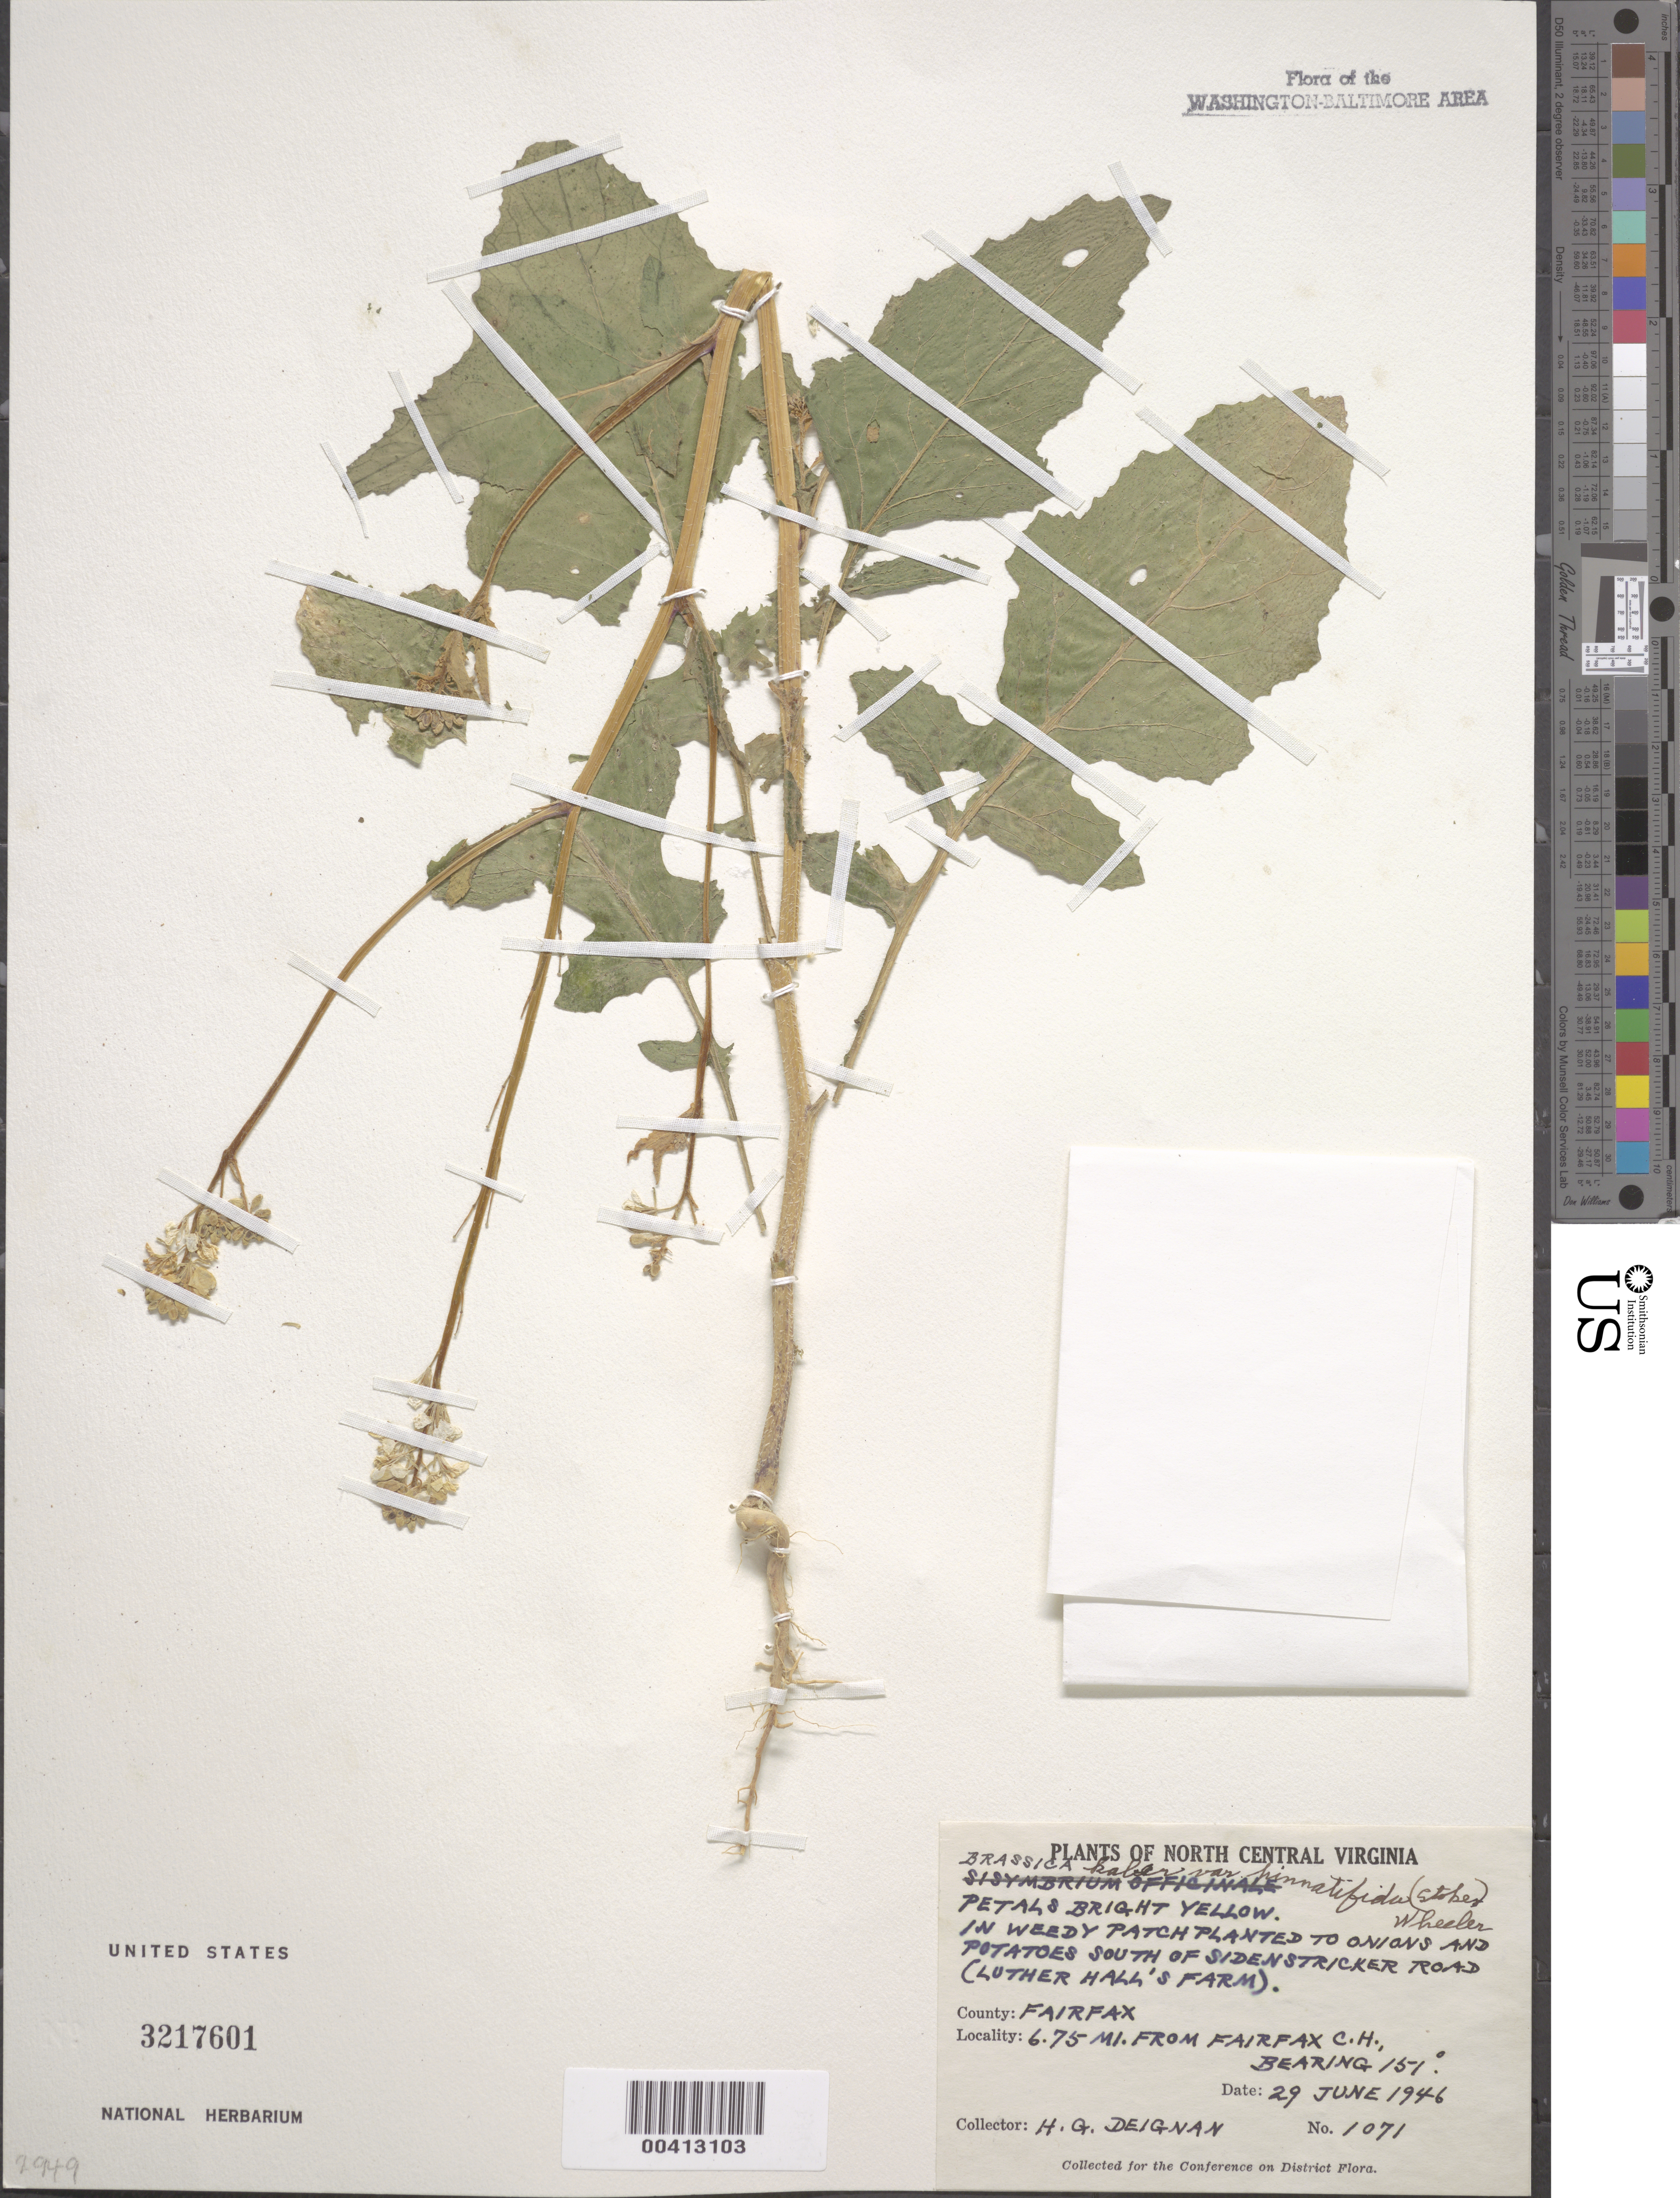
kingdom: Plantae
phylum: Tracheophyta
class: Magnoliopsida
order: Brassicales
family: Brassicaceae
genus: Sinapis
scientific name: Sinapis arvensis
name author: L.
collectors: H. Deignan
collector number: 1071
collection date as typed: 29 Jun 1946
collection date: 1946-06-29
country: United States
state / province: Virginia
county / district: Fairfax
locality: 6.75 mi. from Fairfax County Courthouse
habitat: In weedy patch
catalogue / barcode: US 3217601